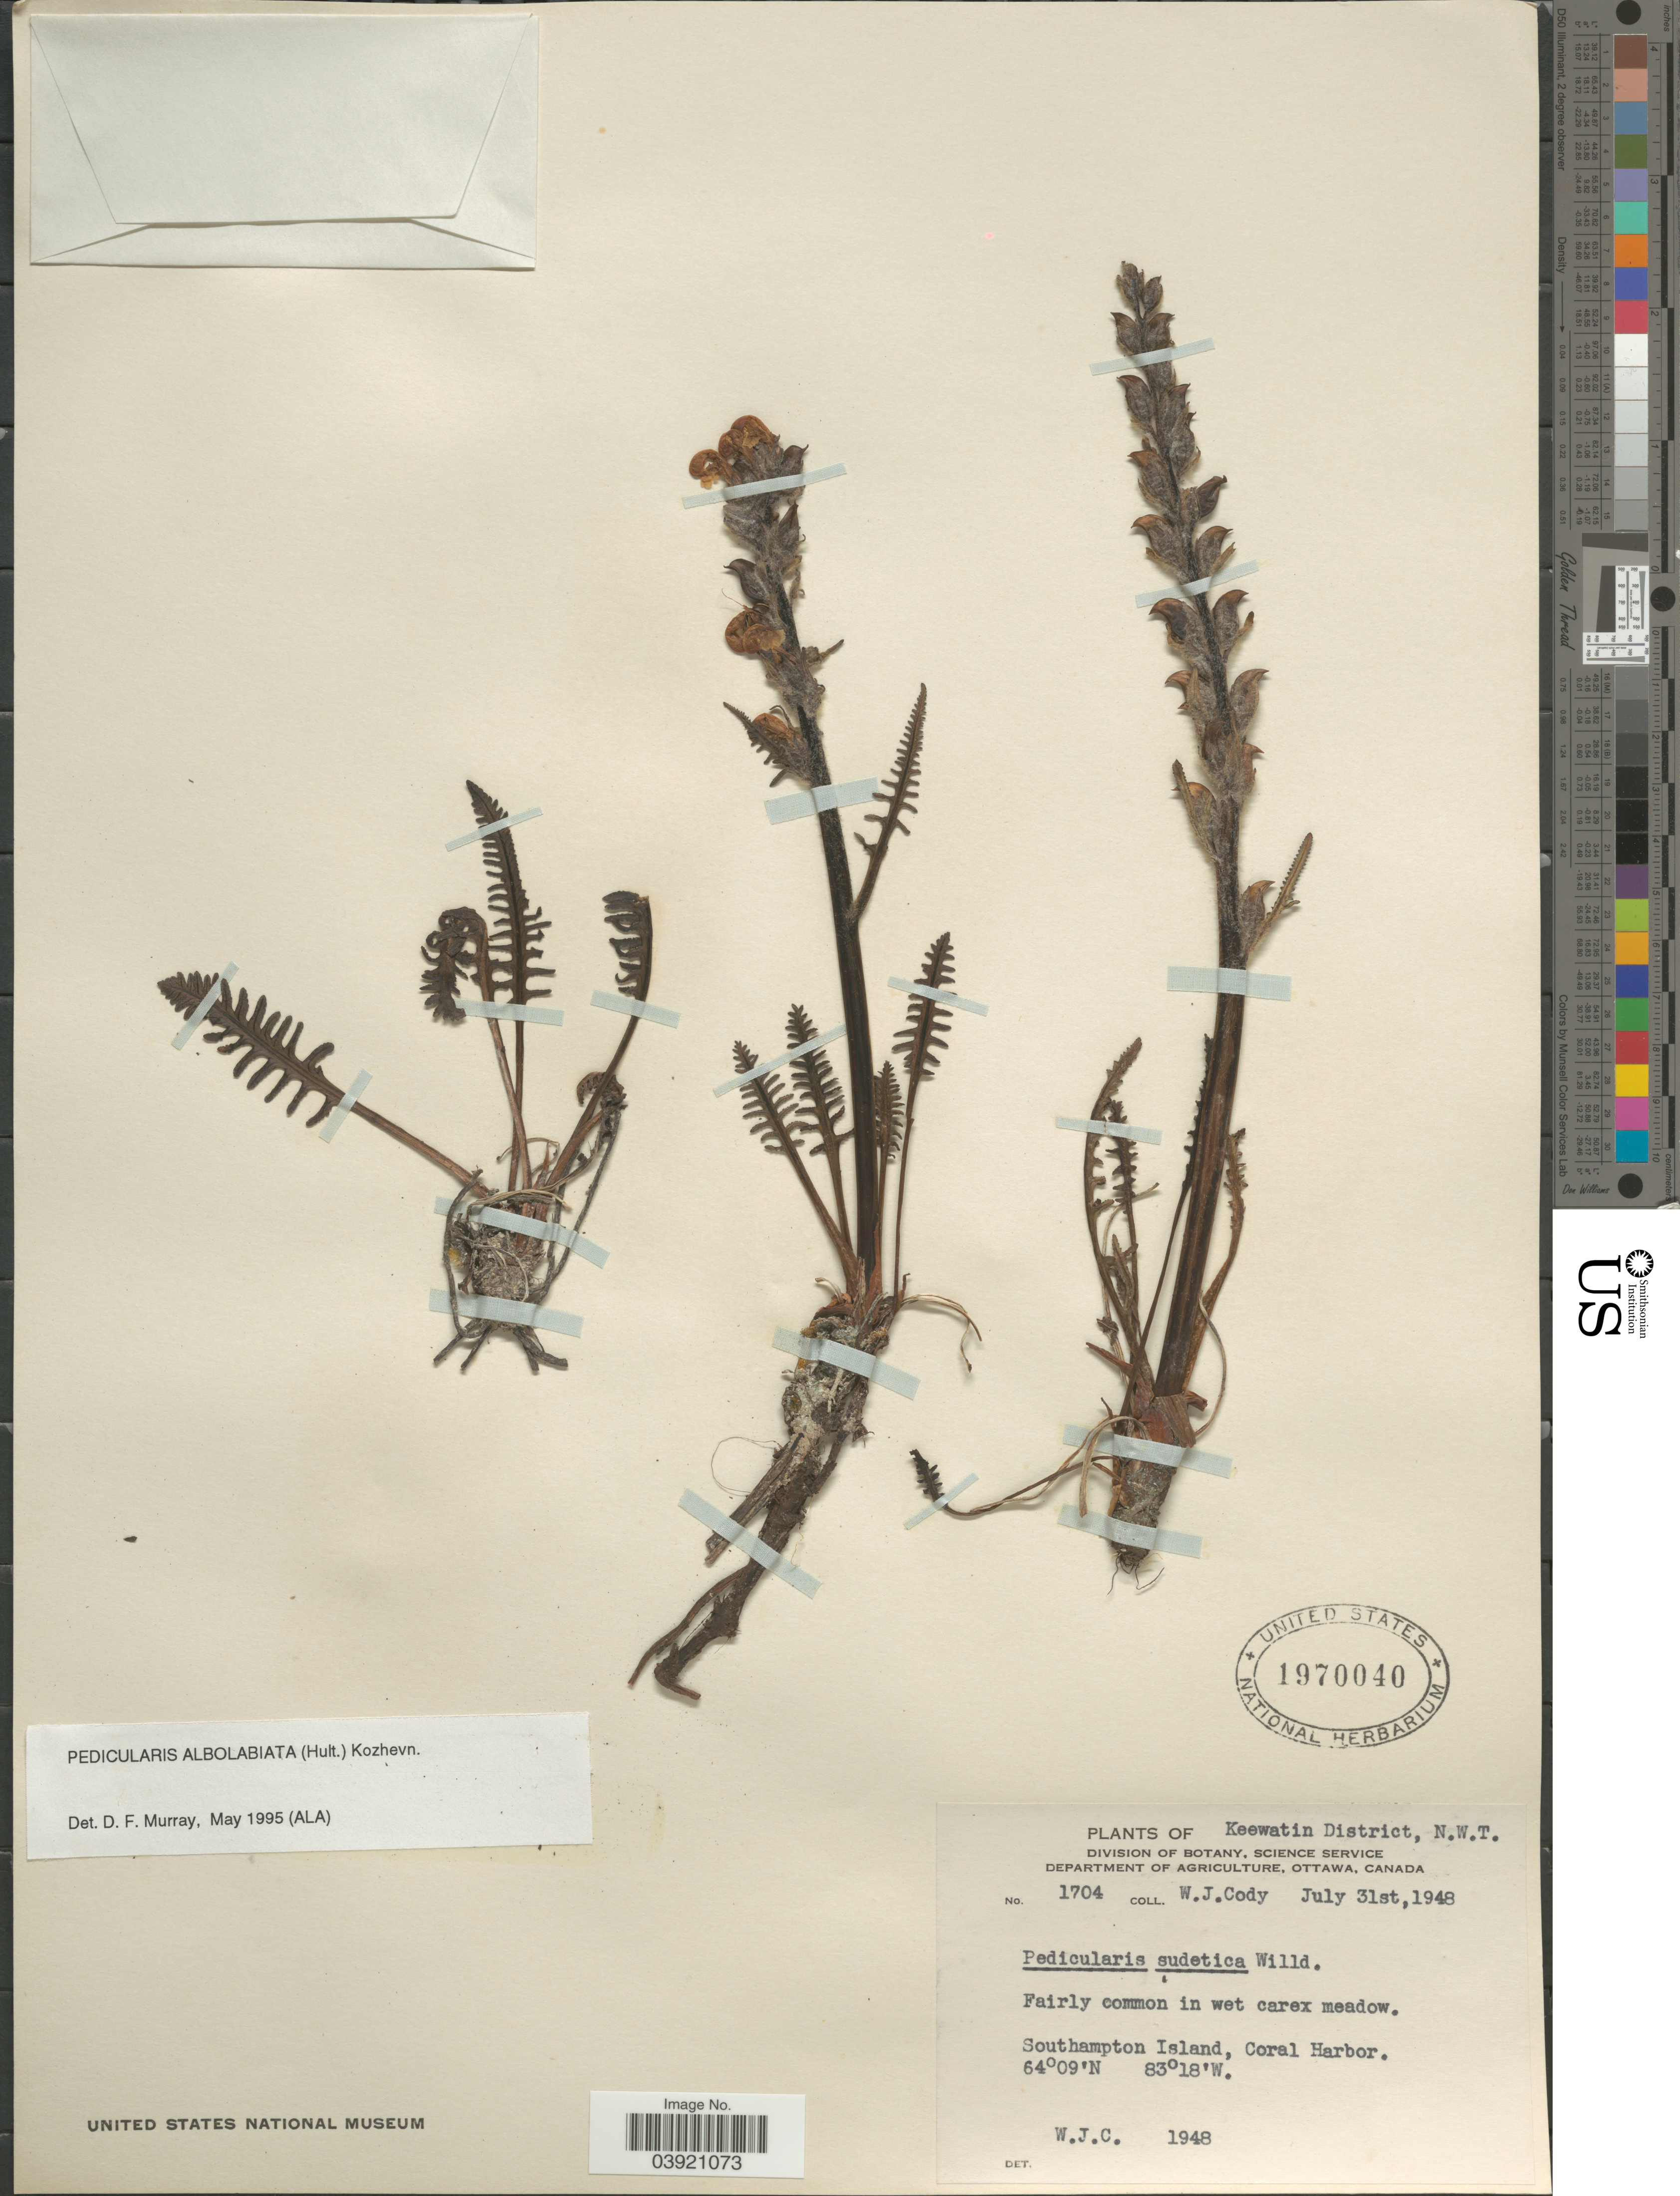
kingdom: Plantae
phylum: Tracheophyta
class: Magnoliopsida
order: Lamiales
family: Orobanchaceae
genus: Pedicularis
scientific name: Pedicularis albolabiata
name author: (Hultén) Kozhevn.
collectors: W. Cody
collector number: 1704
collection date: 1948-07-31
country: Canada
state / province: Northwest Territories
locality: Keewatin District. Southampton Island, Coral Harbor.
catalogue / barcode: US 1970040